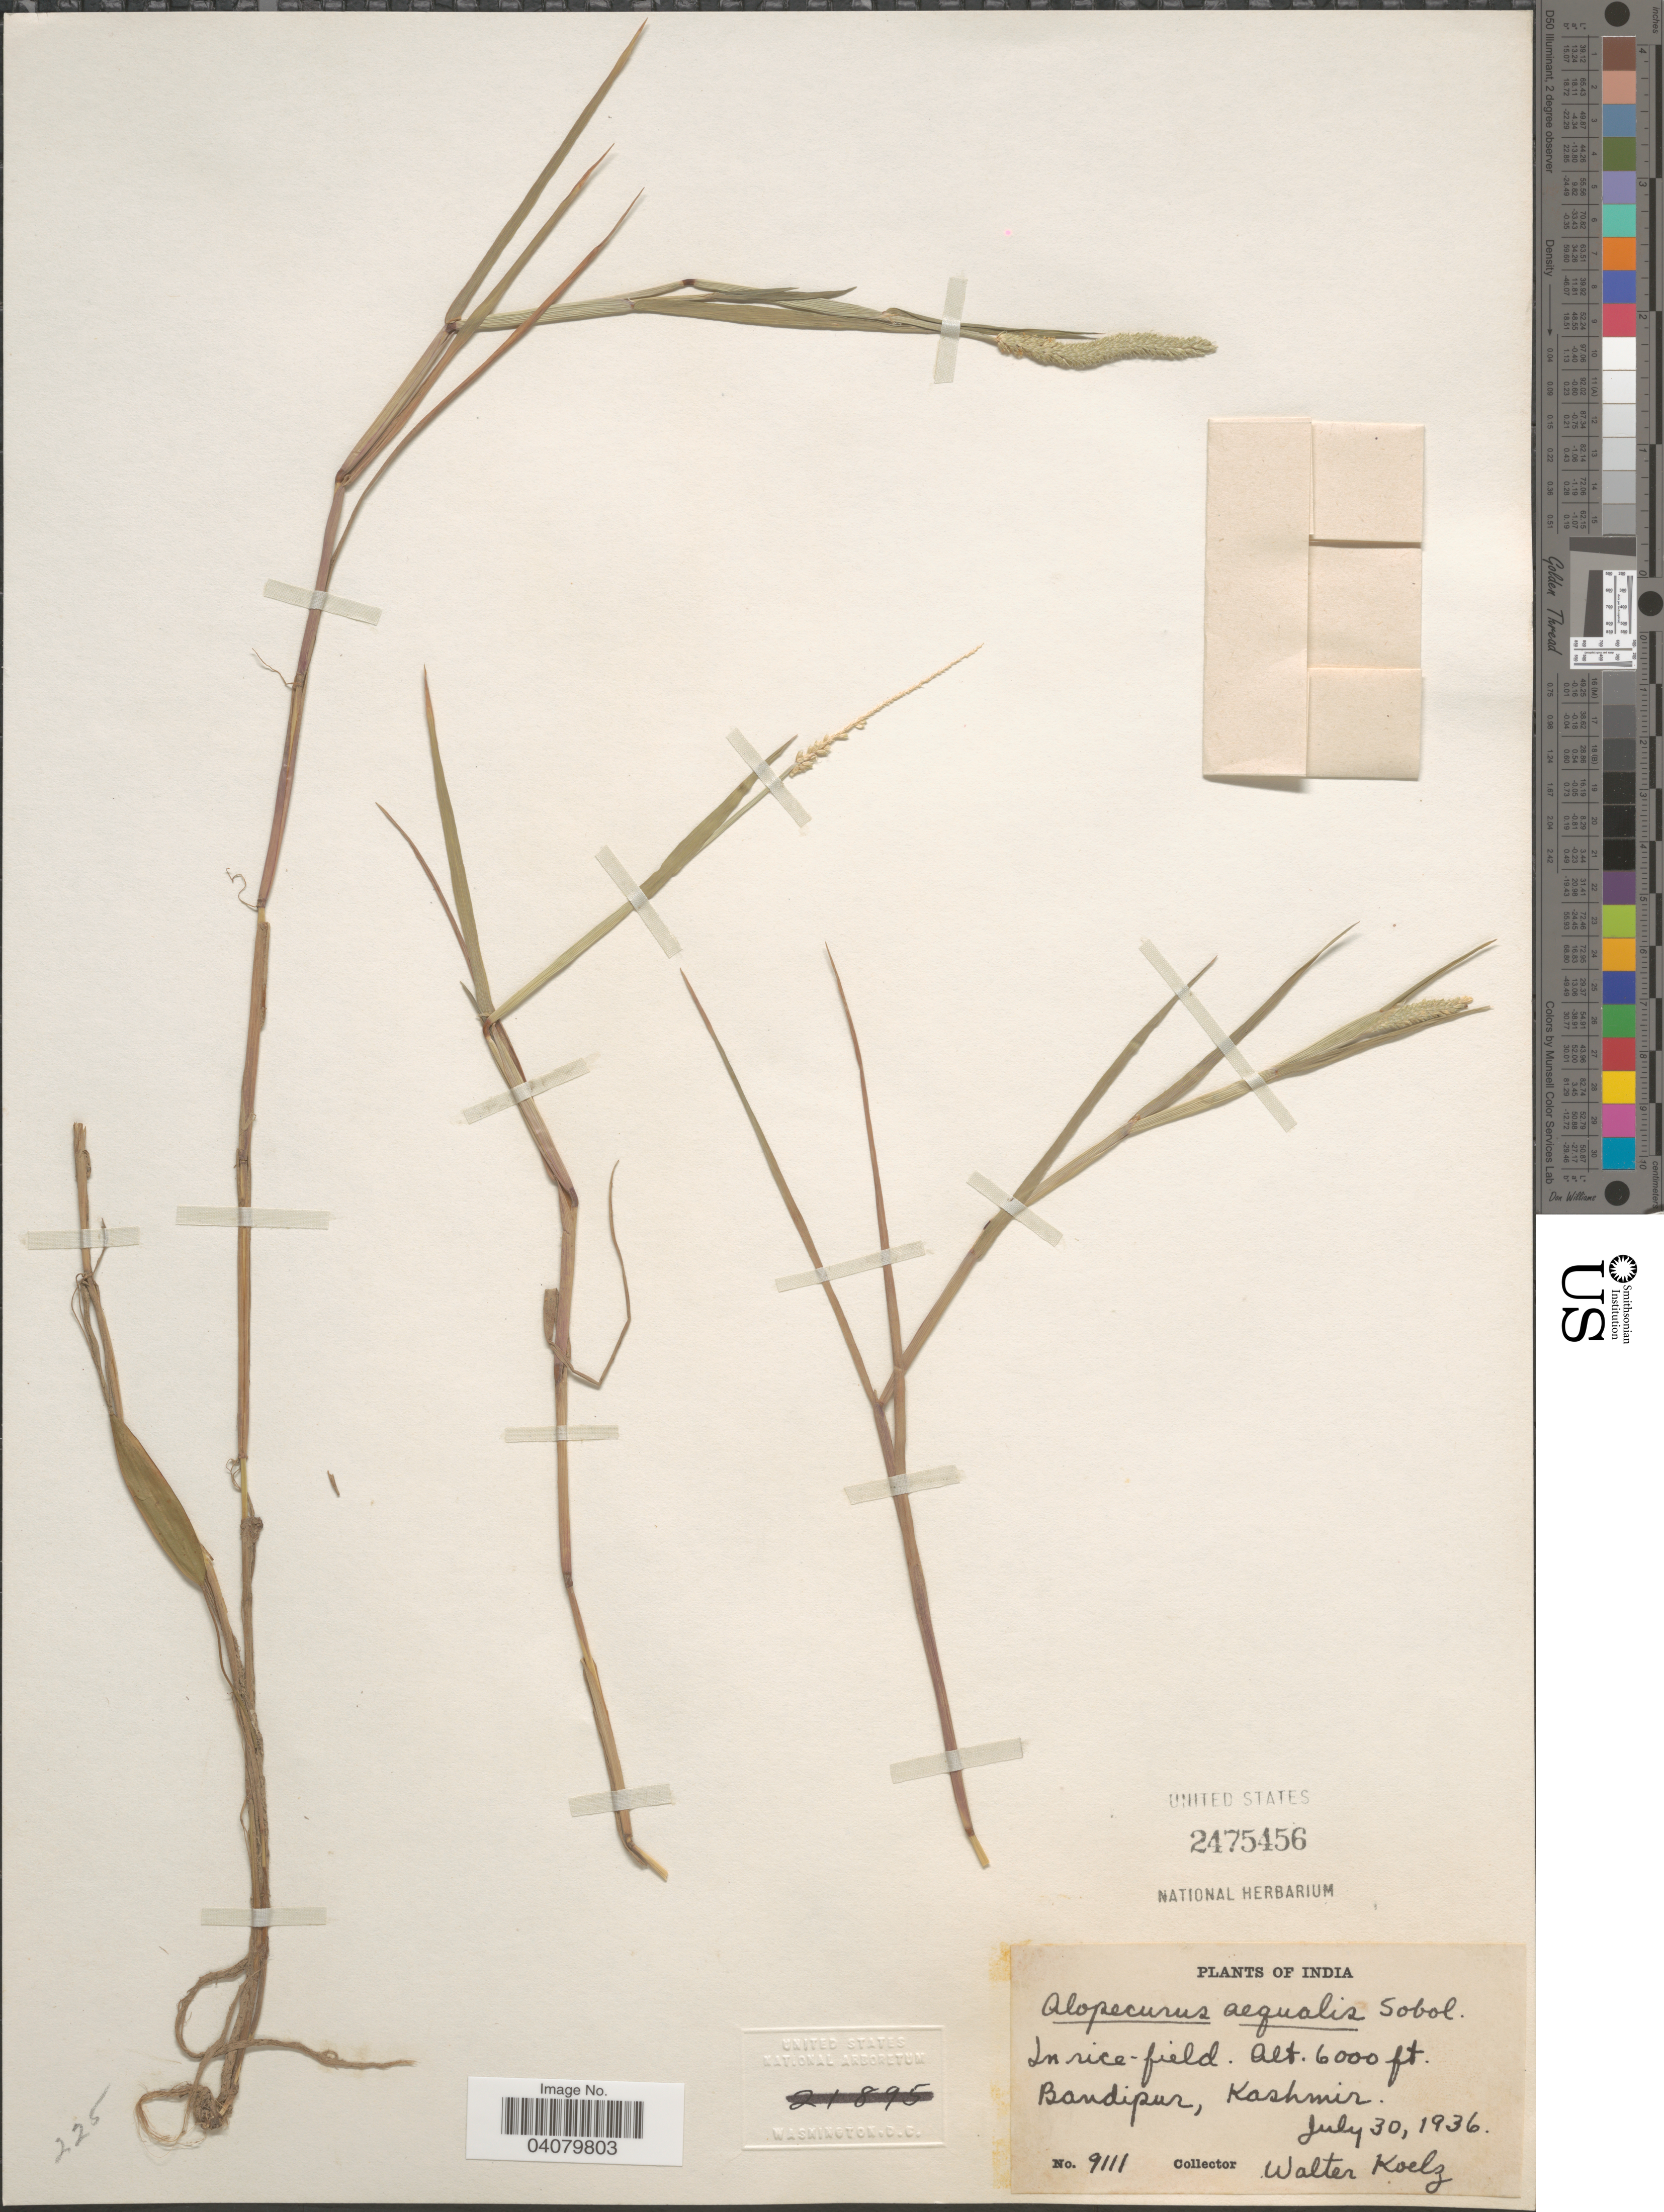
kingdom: Plantae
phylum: Tracheophyta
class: Liliopsida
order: Poales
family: Poaceae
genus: Alopecurus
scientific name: Alopecurus aequalis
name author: Sobol.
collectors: W. N. Koelz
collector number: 9111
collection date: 1936-07-30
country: India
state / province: Jammu and Kashmir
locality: In rice-field. Bandipur, Kashmir.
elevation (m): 1829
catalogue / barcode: US 2475456